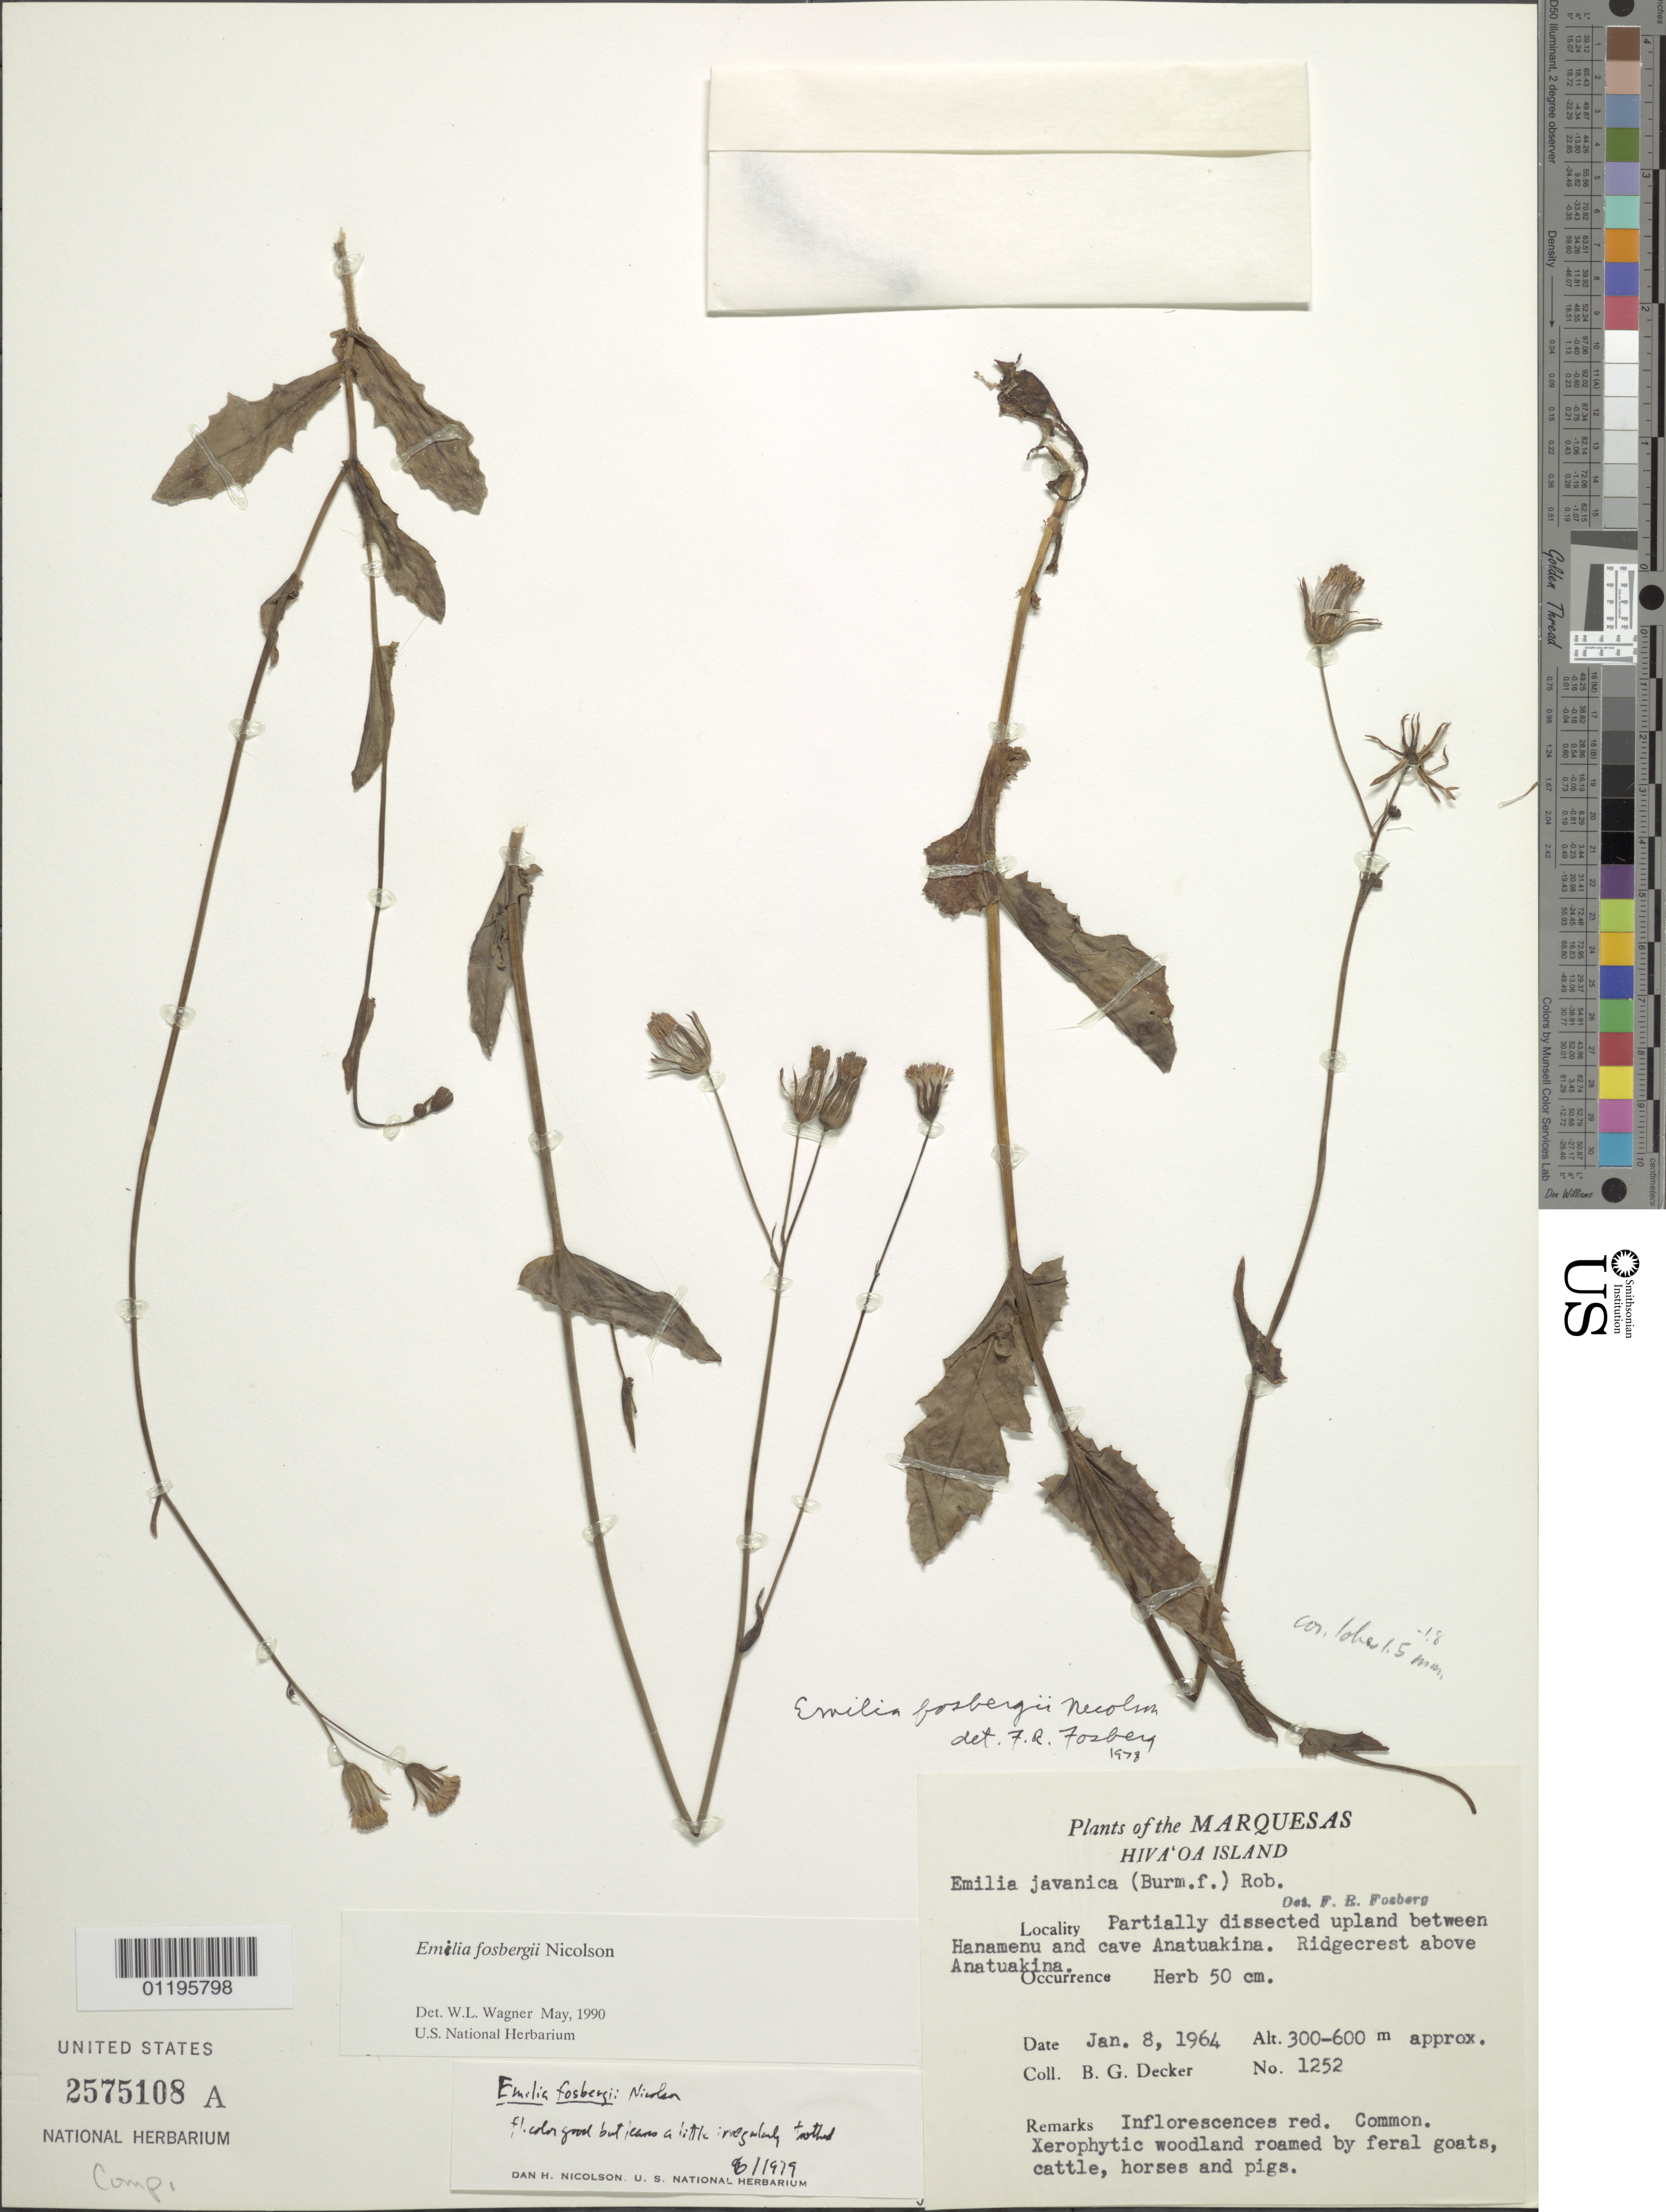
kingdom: Plantae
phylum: Tracheophyta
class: Magnoliopsida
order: Asterales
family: Asteraceae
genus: Emilia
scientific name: Emilia fosbergii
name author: Nicolson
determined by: Wagner, W. L., (BOT), Smithsonian Institution - National Museum of Natural History (UNITED STATES)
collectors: B. G. Decker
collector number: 1252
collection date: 1964-01-08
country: French Polynesia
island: Hiva Oa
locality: partially dissected upland between Hanamenu and cave Anatuakina, ridge crest above Anatuakina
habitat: Xerophytic woodland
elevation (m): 300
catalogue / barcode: US 2575108A